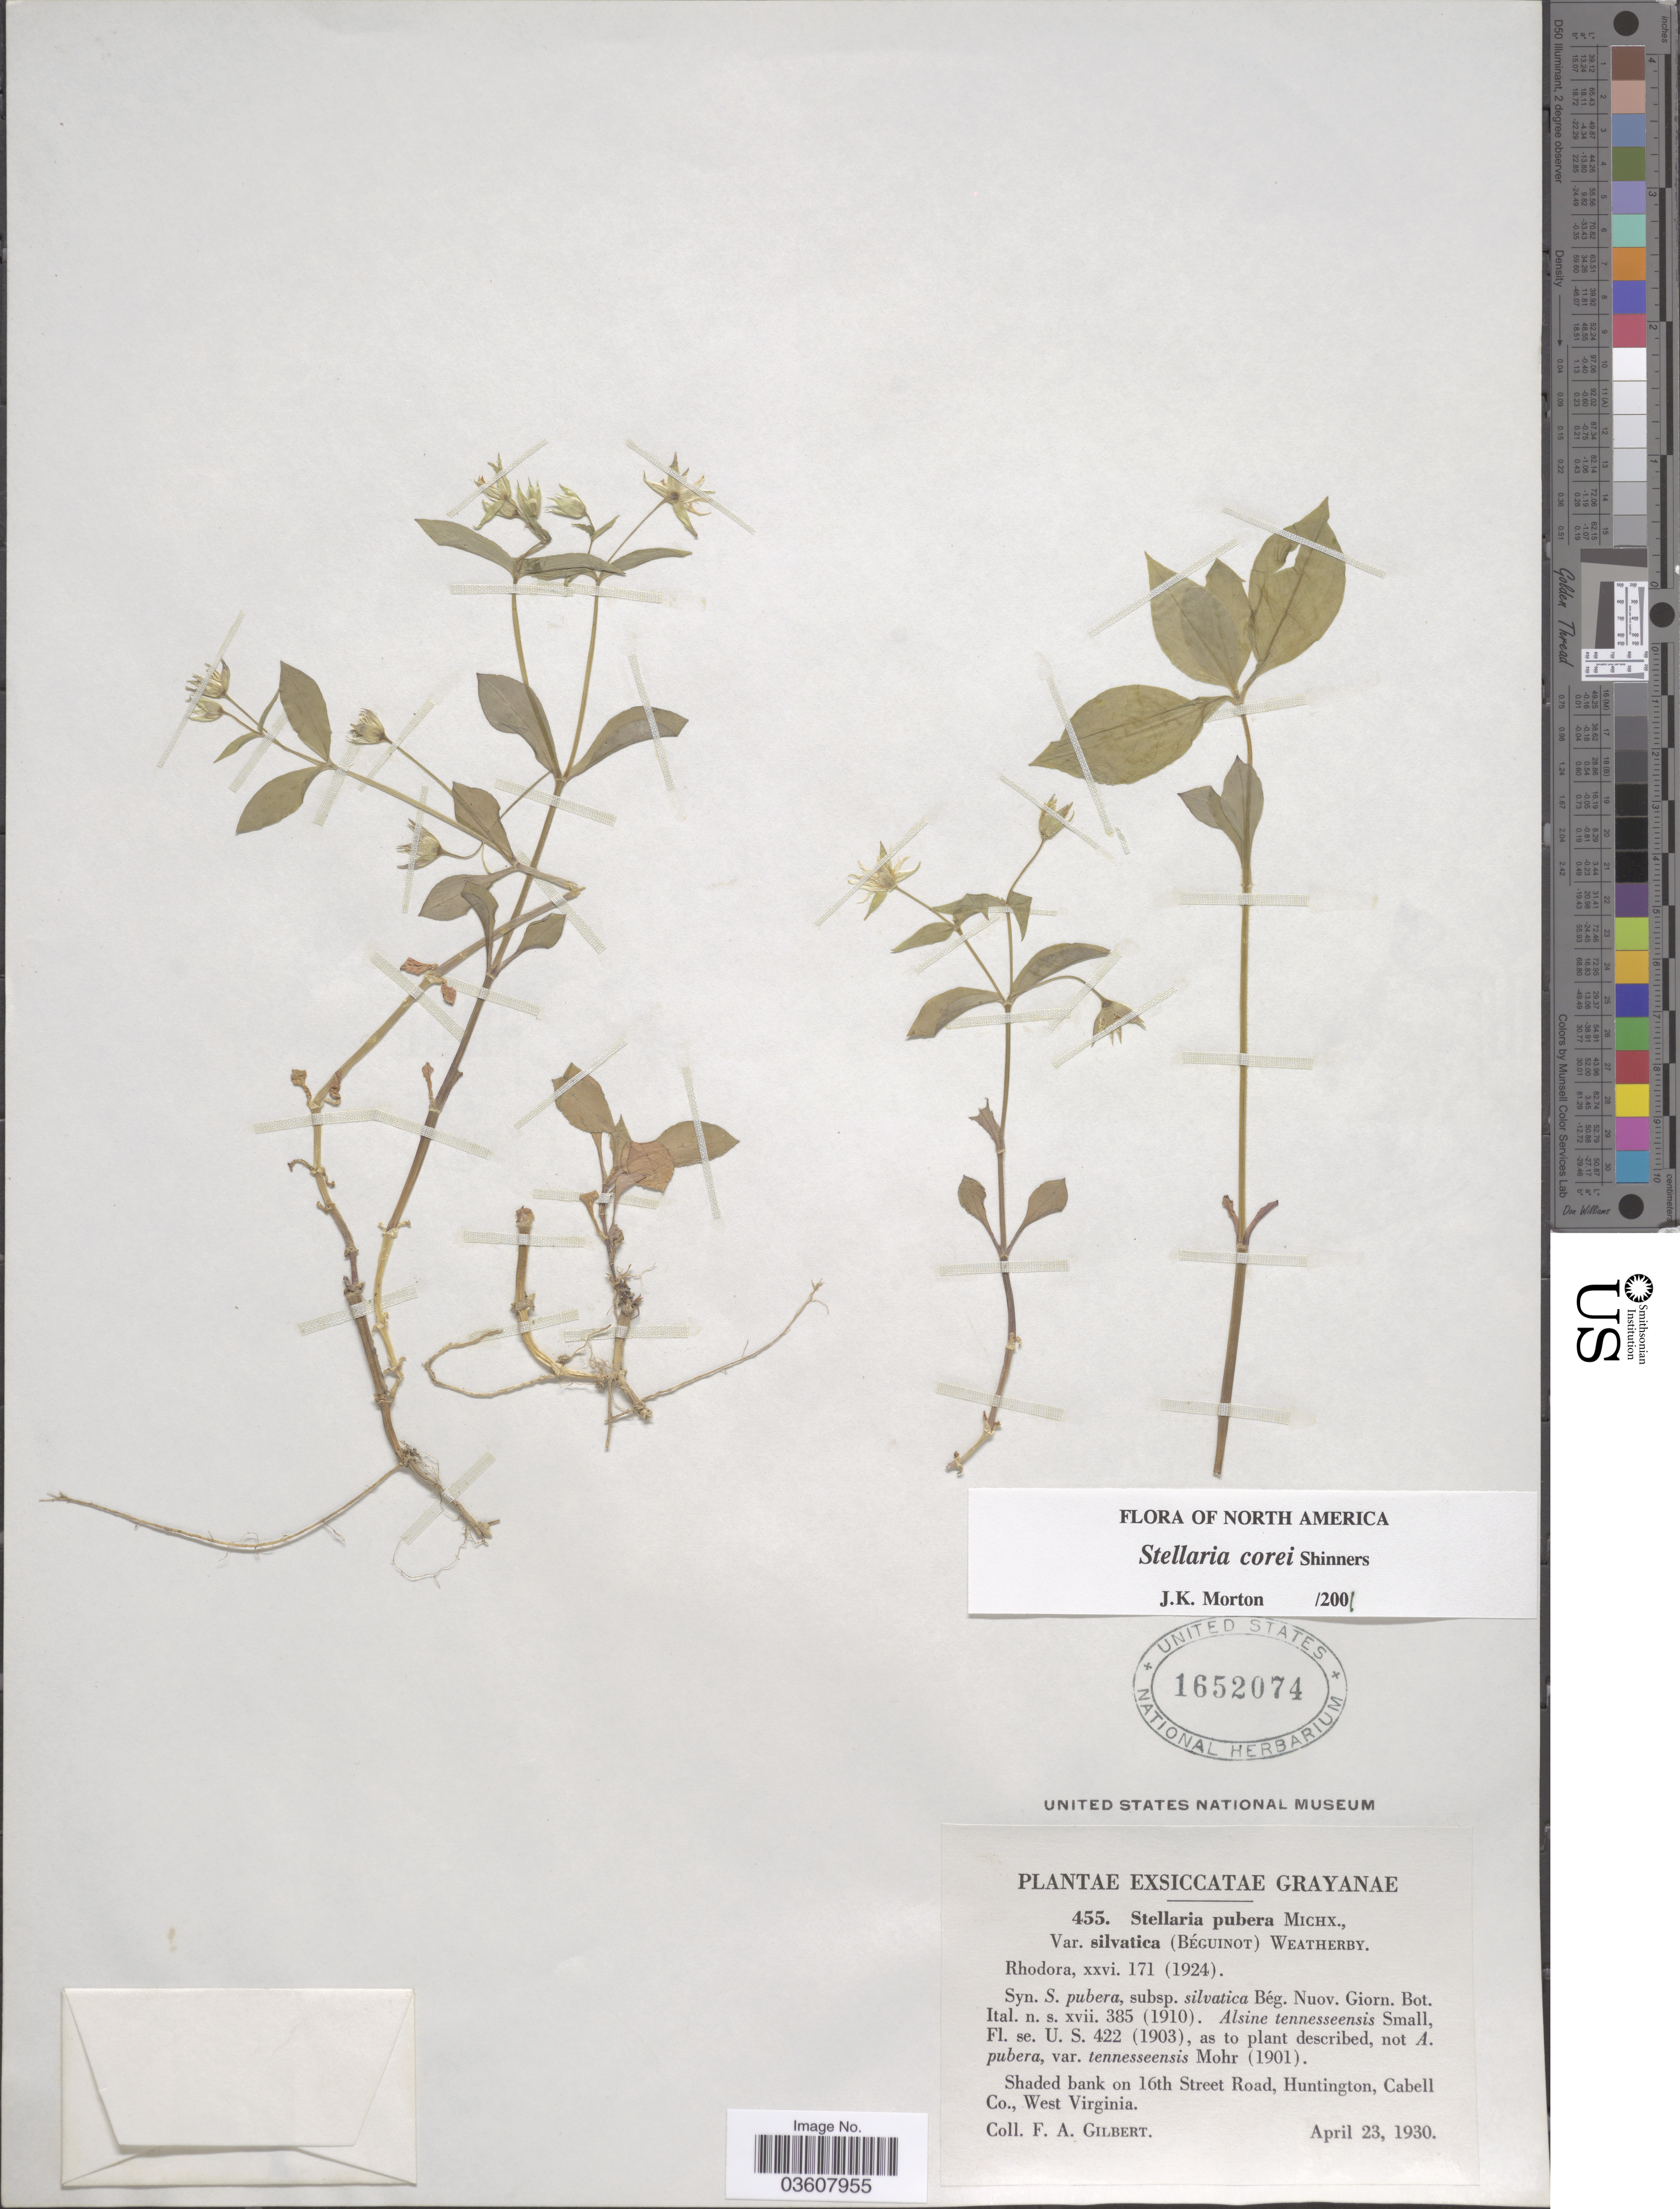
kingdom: Plantae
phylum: Tracheophyta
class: Magnoliopsida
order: Caryophyllales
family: Caryophyllaceae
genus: Stellaria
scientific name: Stellaria corei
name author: Shinners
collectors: F. A. Gilbert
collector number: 455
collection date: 1930-04-23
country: United States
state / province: West Virginia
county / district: Cabell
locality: Shaded bank on 16th Street Road, Huntington, Cabell Co.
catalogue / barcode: US 1652074